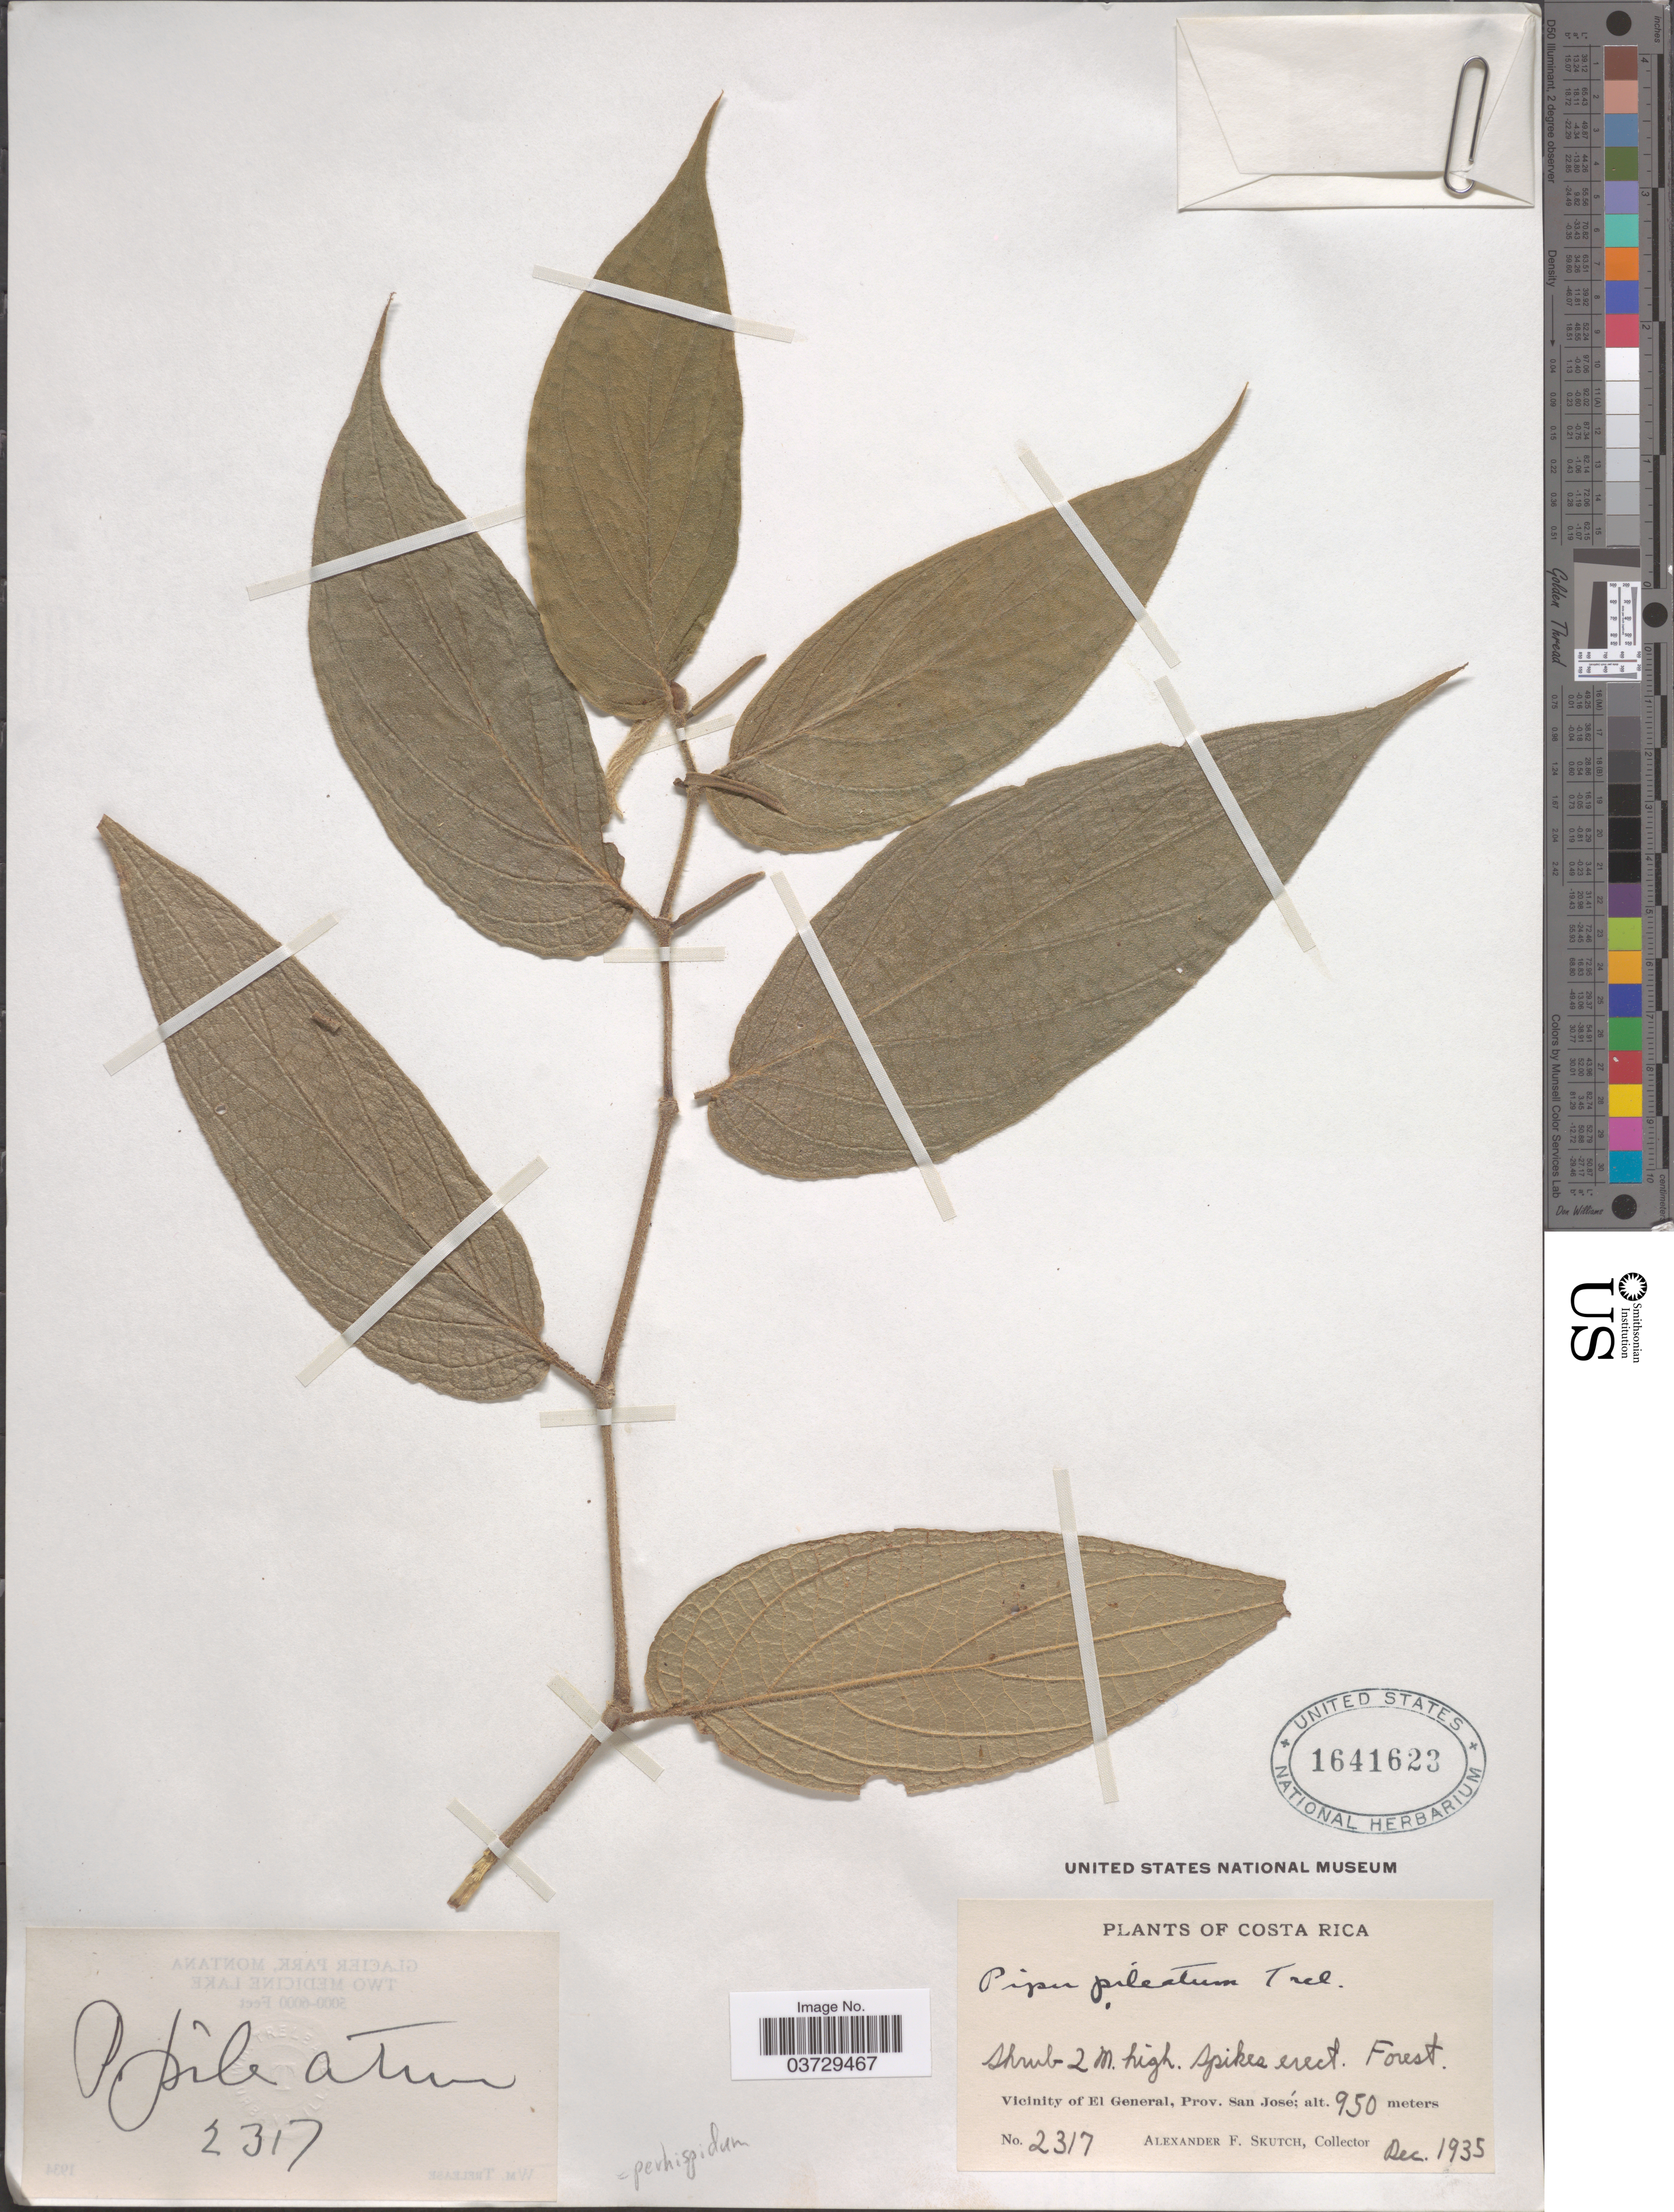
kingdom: Plantae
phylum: Tracheophyta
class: Magnoliopsida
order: Piperales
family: Piperaceae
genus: Piper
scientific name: Piper perhispidum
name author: C. DC.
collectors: A. F. Skutch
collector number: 2317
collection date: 1935-12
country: Costa Rica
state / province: San José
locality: Vicinity of El General.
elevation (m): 950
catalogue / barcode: US 1641623